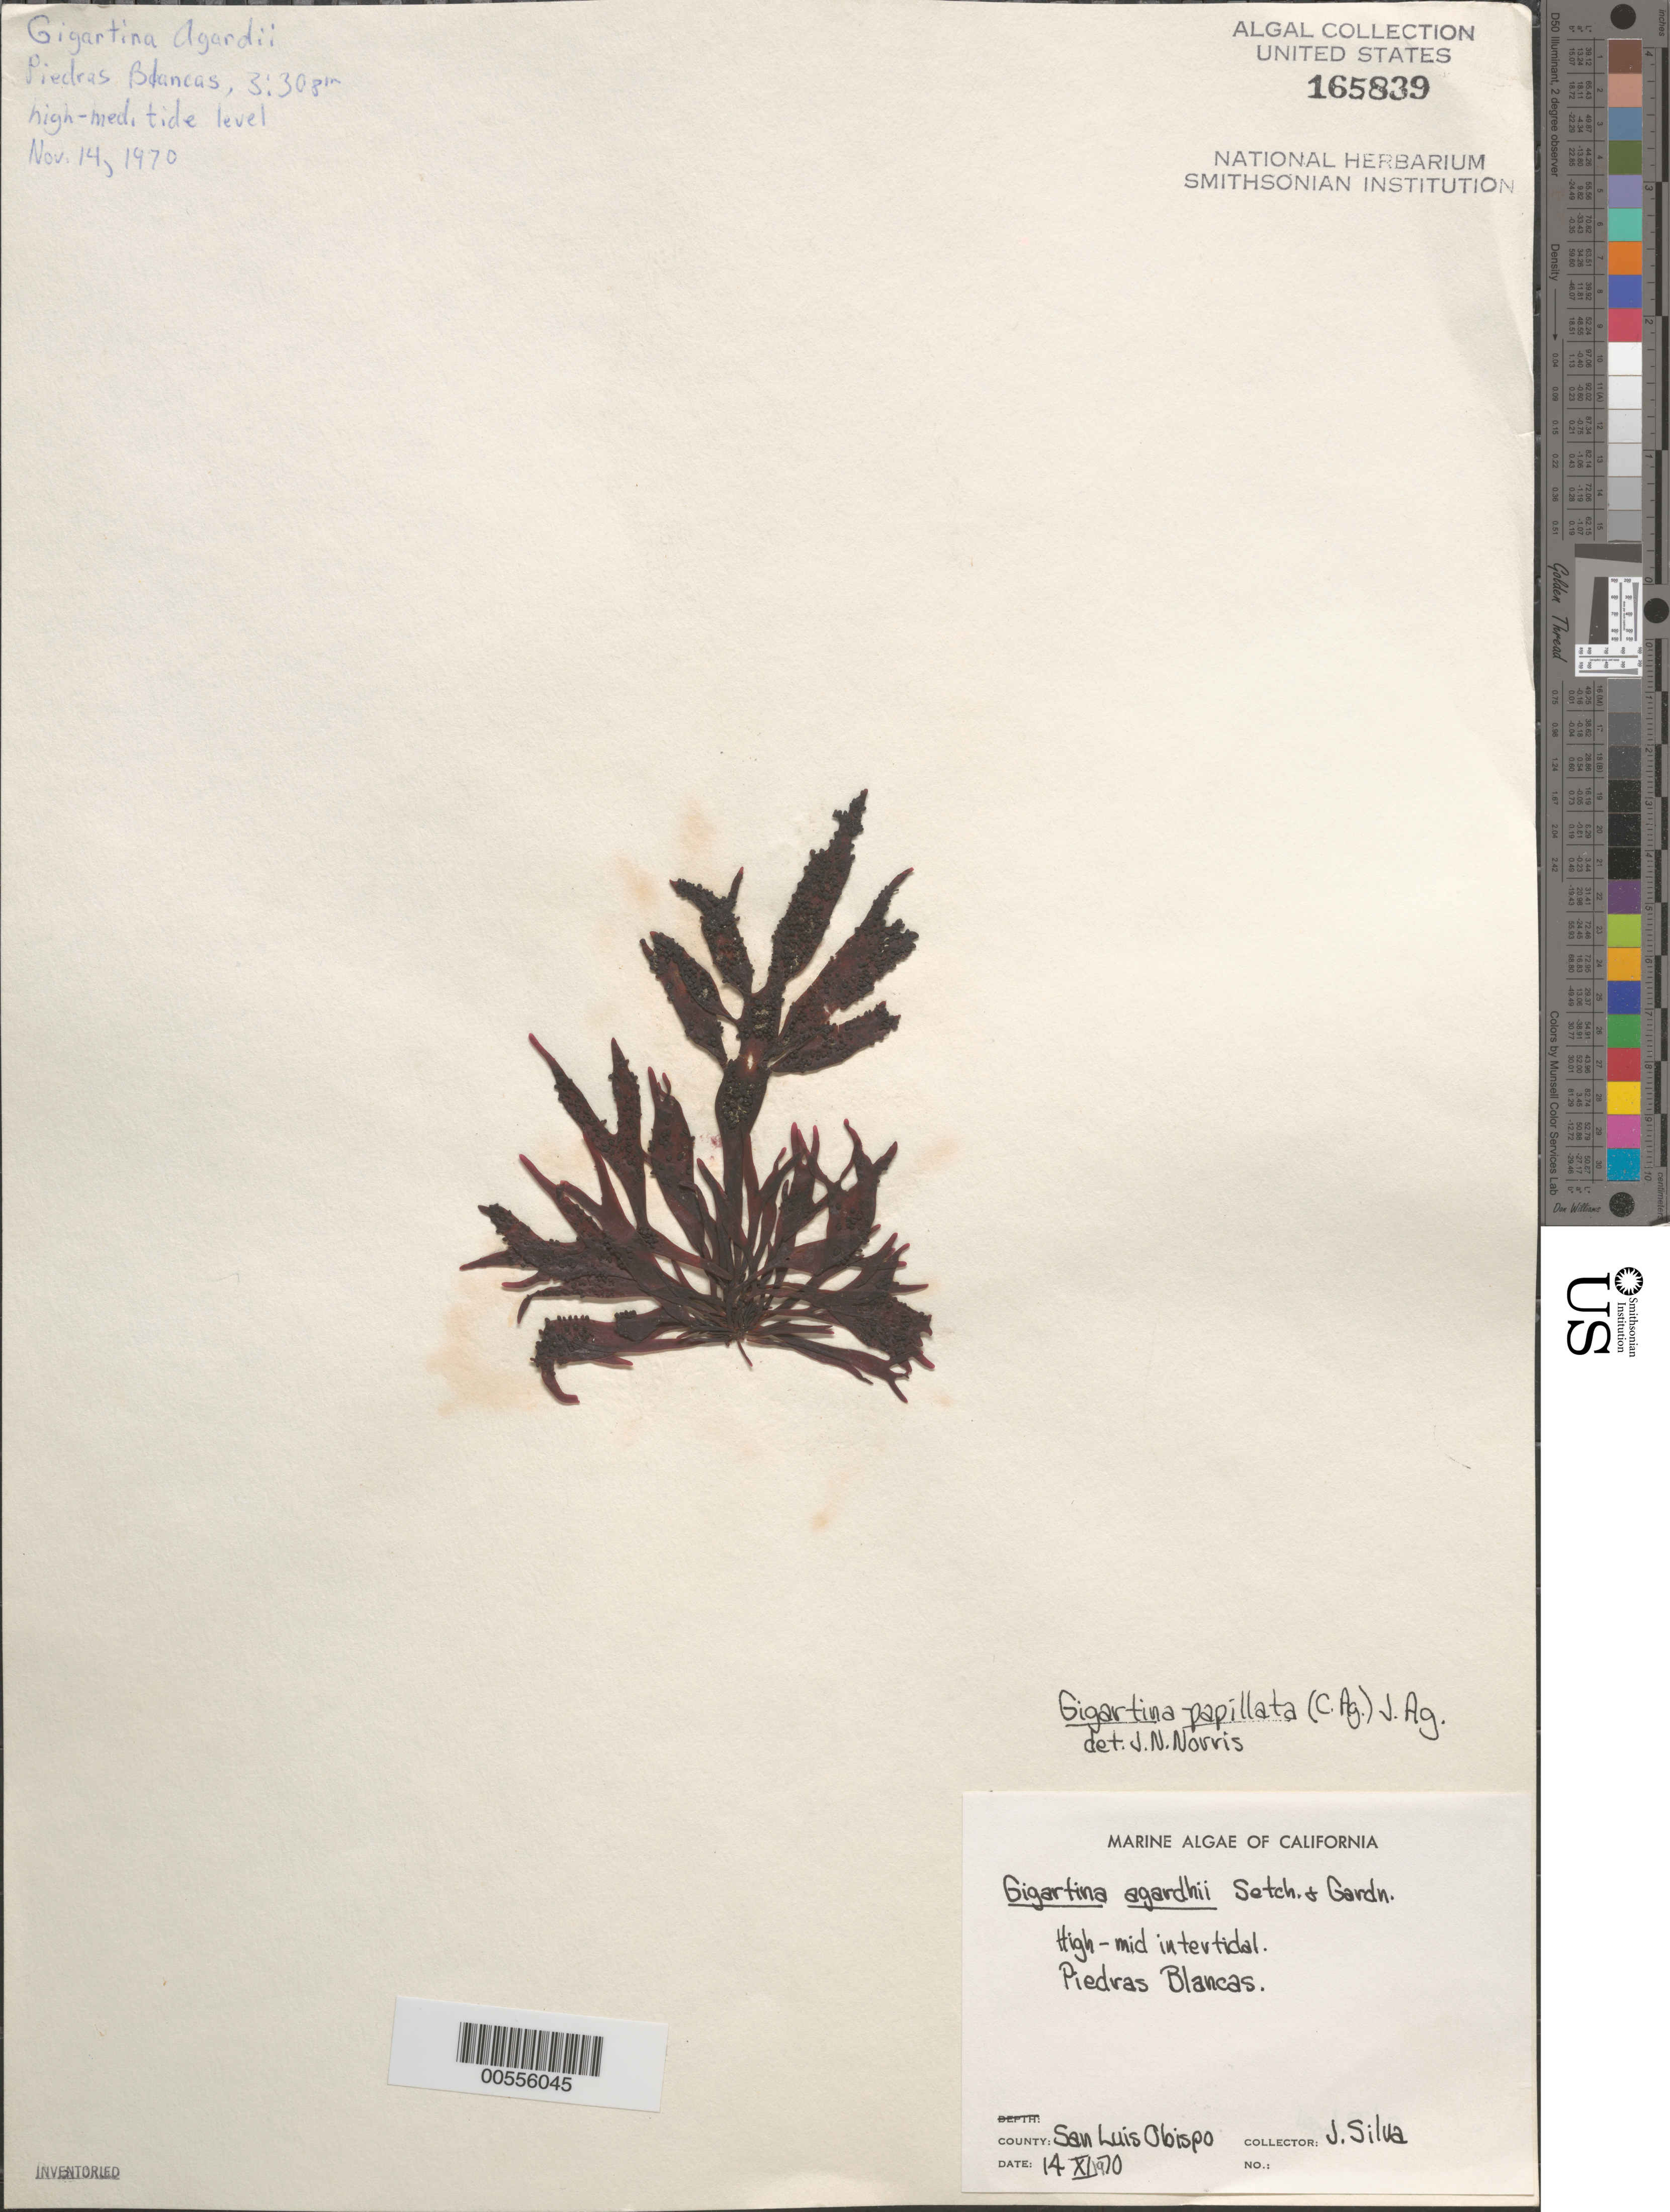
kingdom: Plantae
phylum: Rhodophyta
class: Florideophyceae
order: Gigartinales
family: Phyllophoraceae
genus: Mastocarpus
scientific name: Mastocarpus papillatus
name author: (C. Agardh) Kütz.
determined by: Algae name updating Project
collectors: J. Silva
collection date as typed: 14 Nov 1970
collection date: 1970-11-14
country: United States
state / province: California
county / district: San Luis Obispo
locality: Piedras Blancas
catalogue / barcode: US 165839